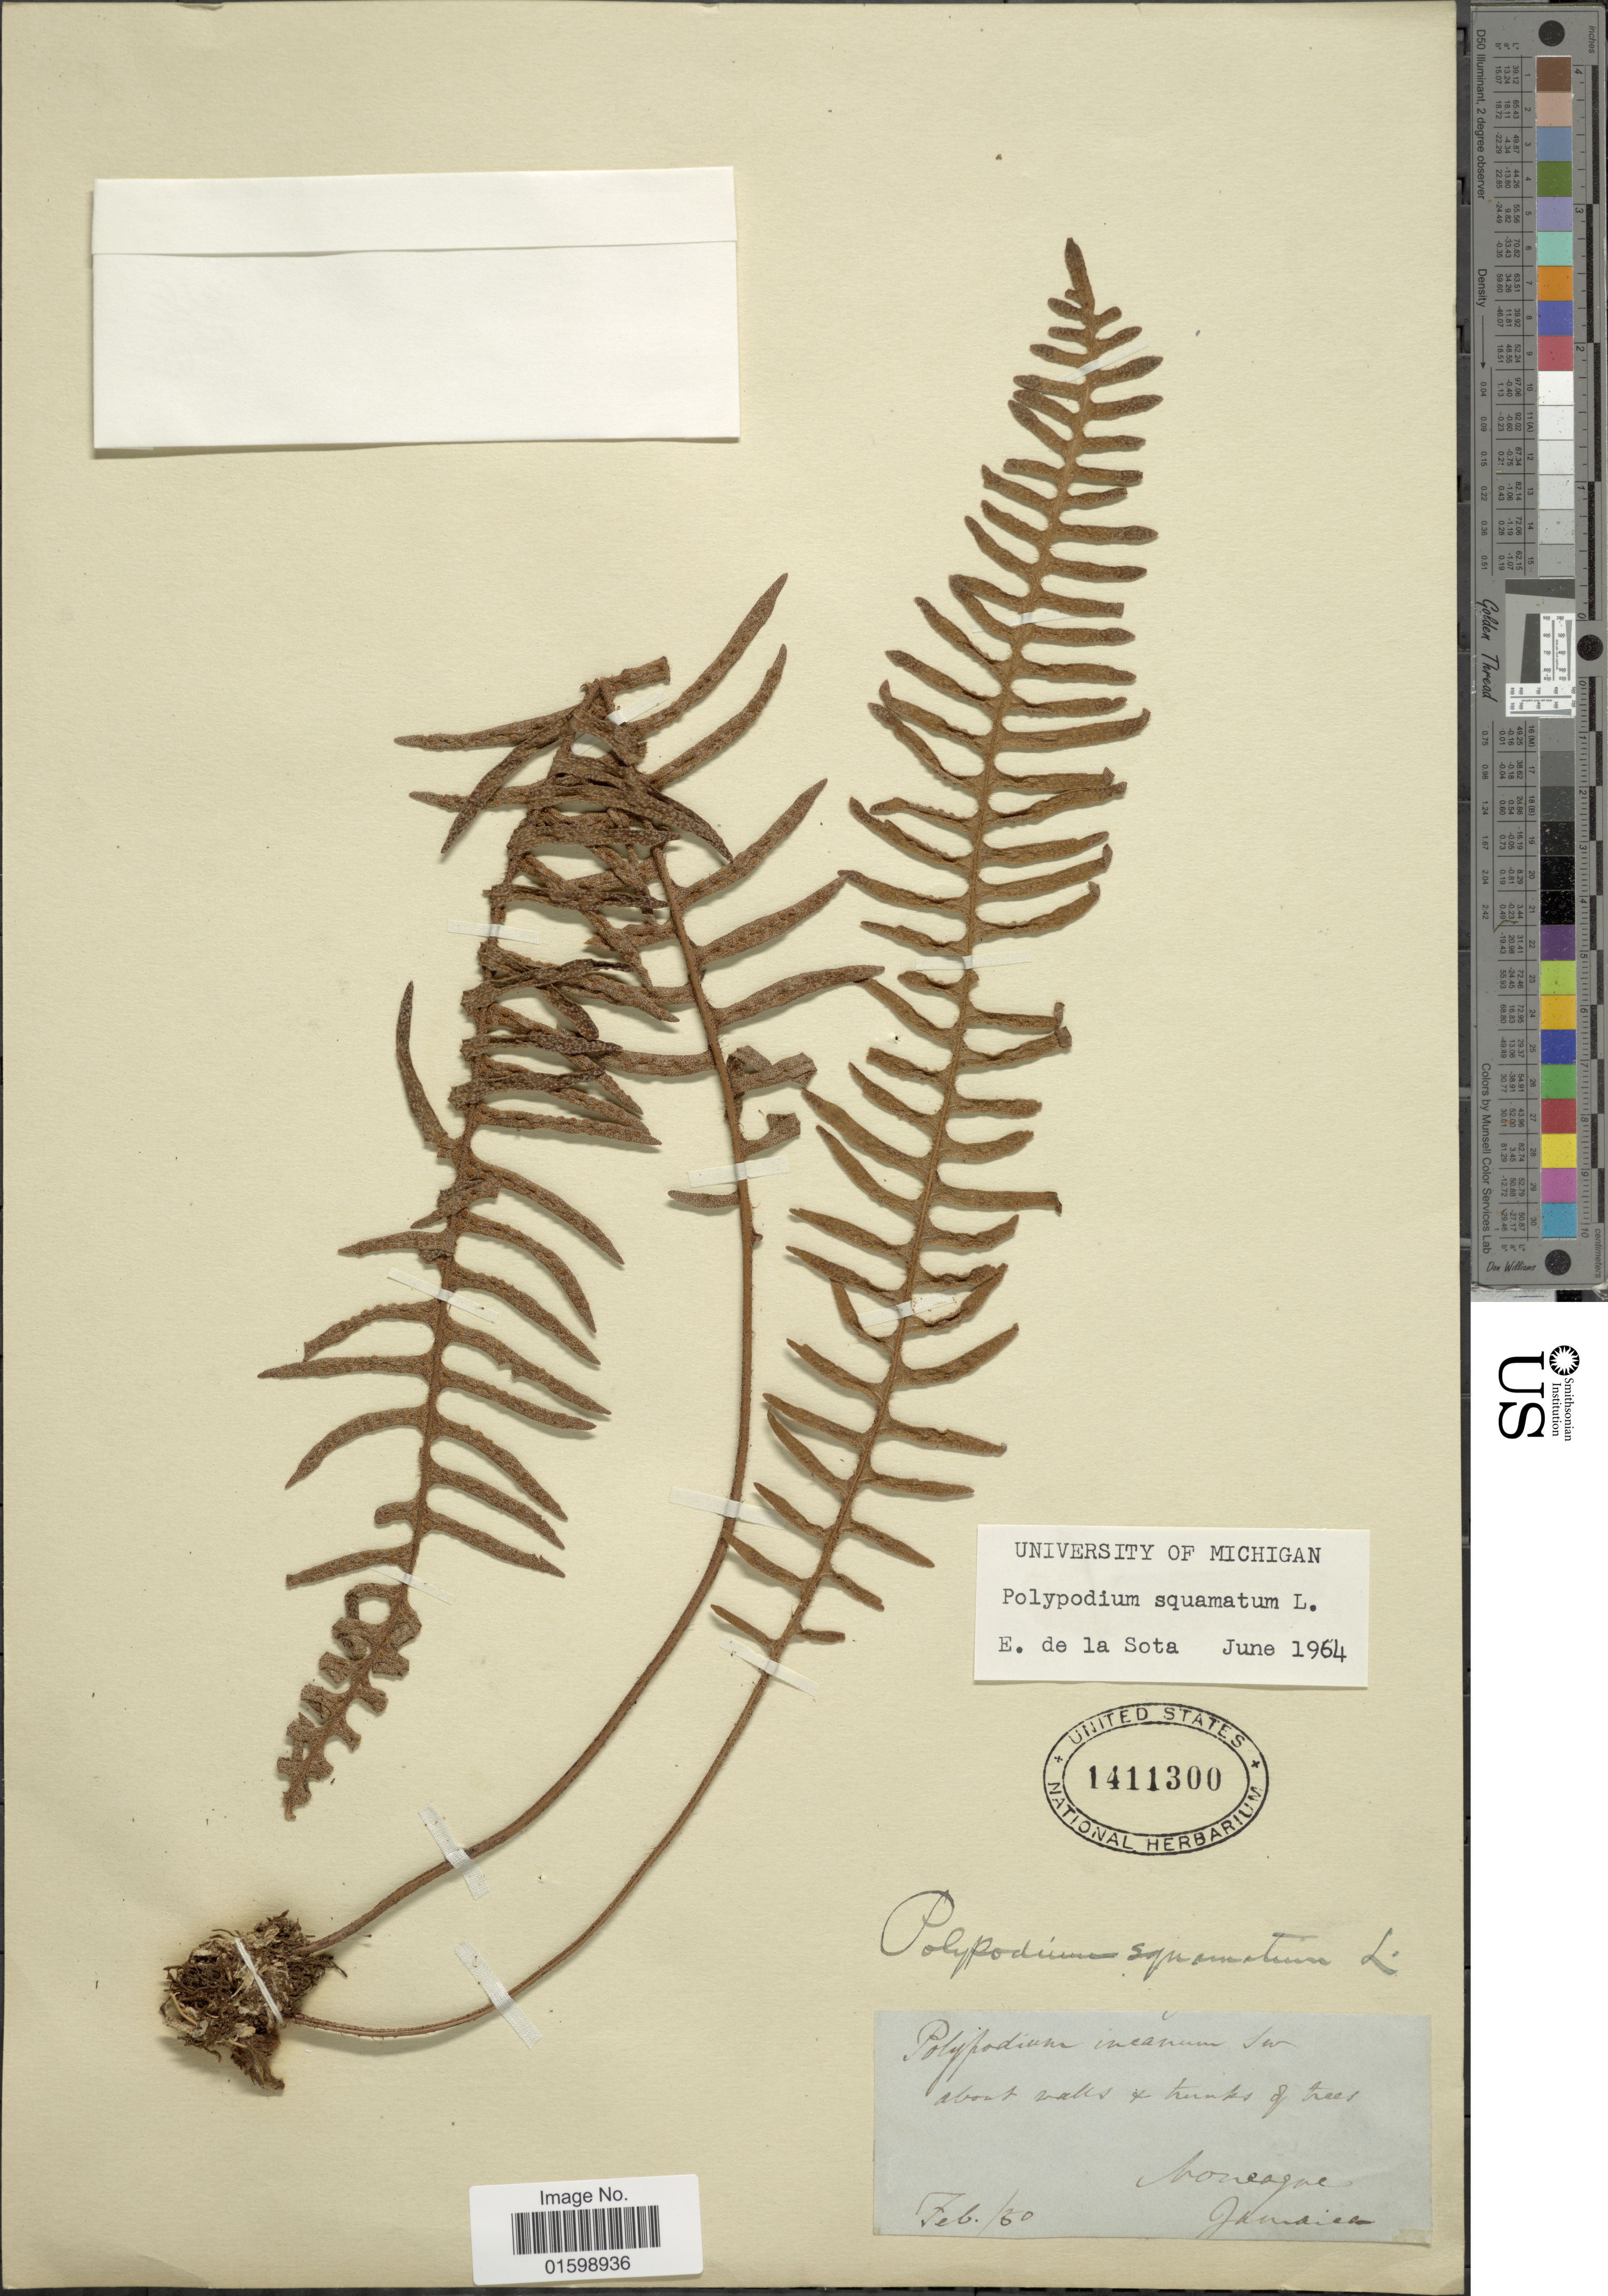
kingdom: Plantae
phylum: Tracheophyta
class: Polypodiopsida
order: Polypodiales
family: Polypodiaceae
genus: Pleopeltis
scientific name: Pleopeltis squamata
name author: (L.) J. Sm.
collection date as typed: Transcribed d/m/y: /2/50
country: Jamaica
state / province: Saint Ann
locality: About walls and trunks of trees, Moneague.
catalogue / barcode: US 1411300